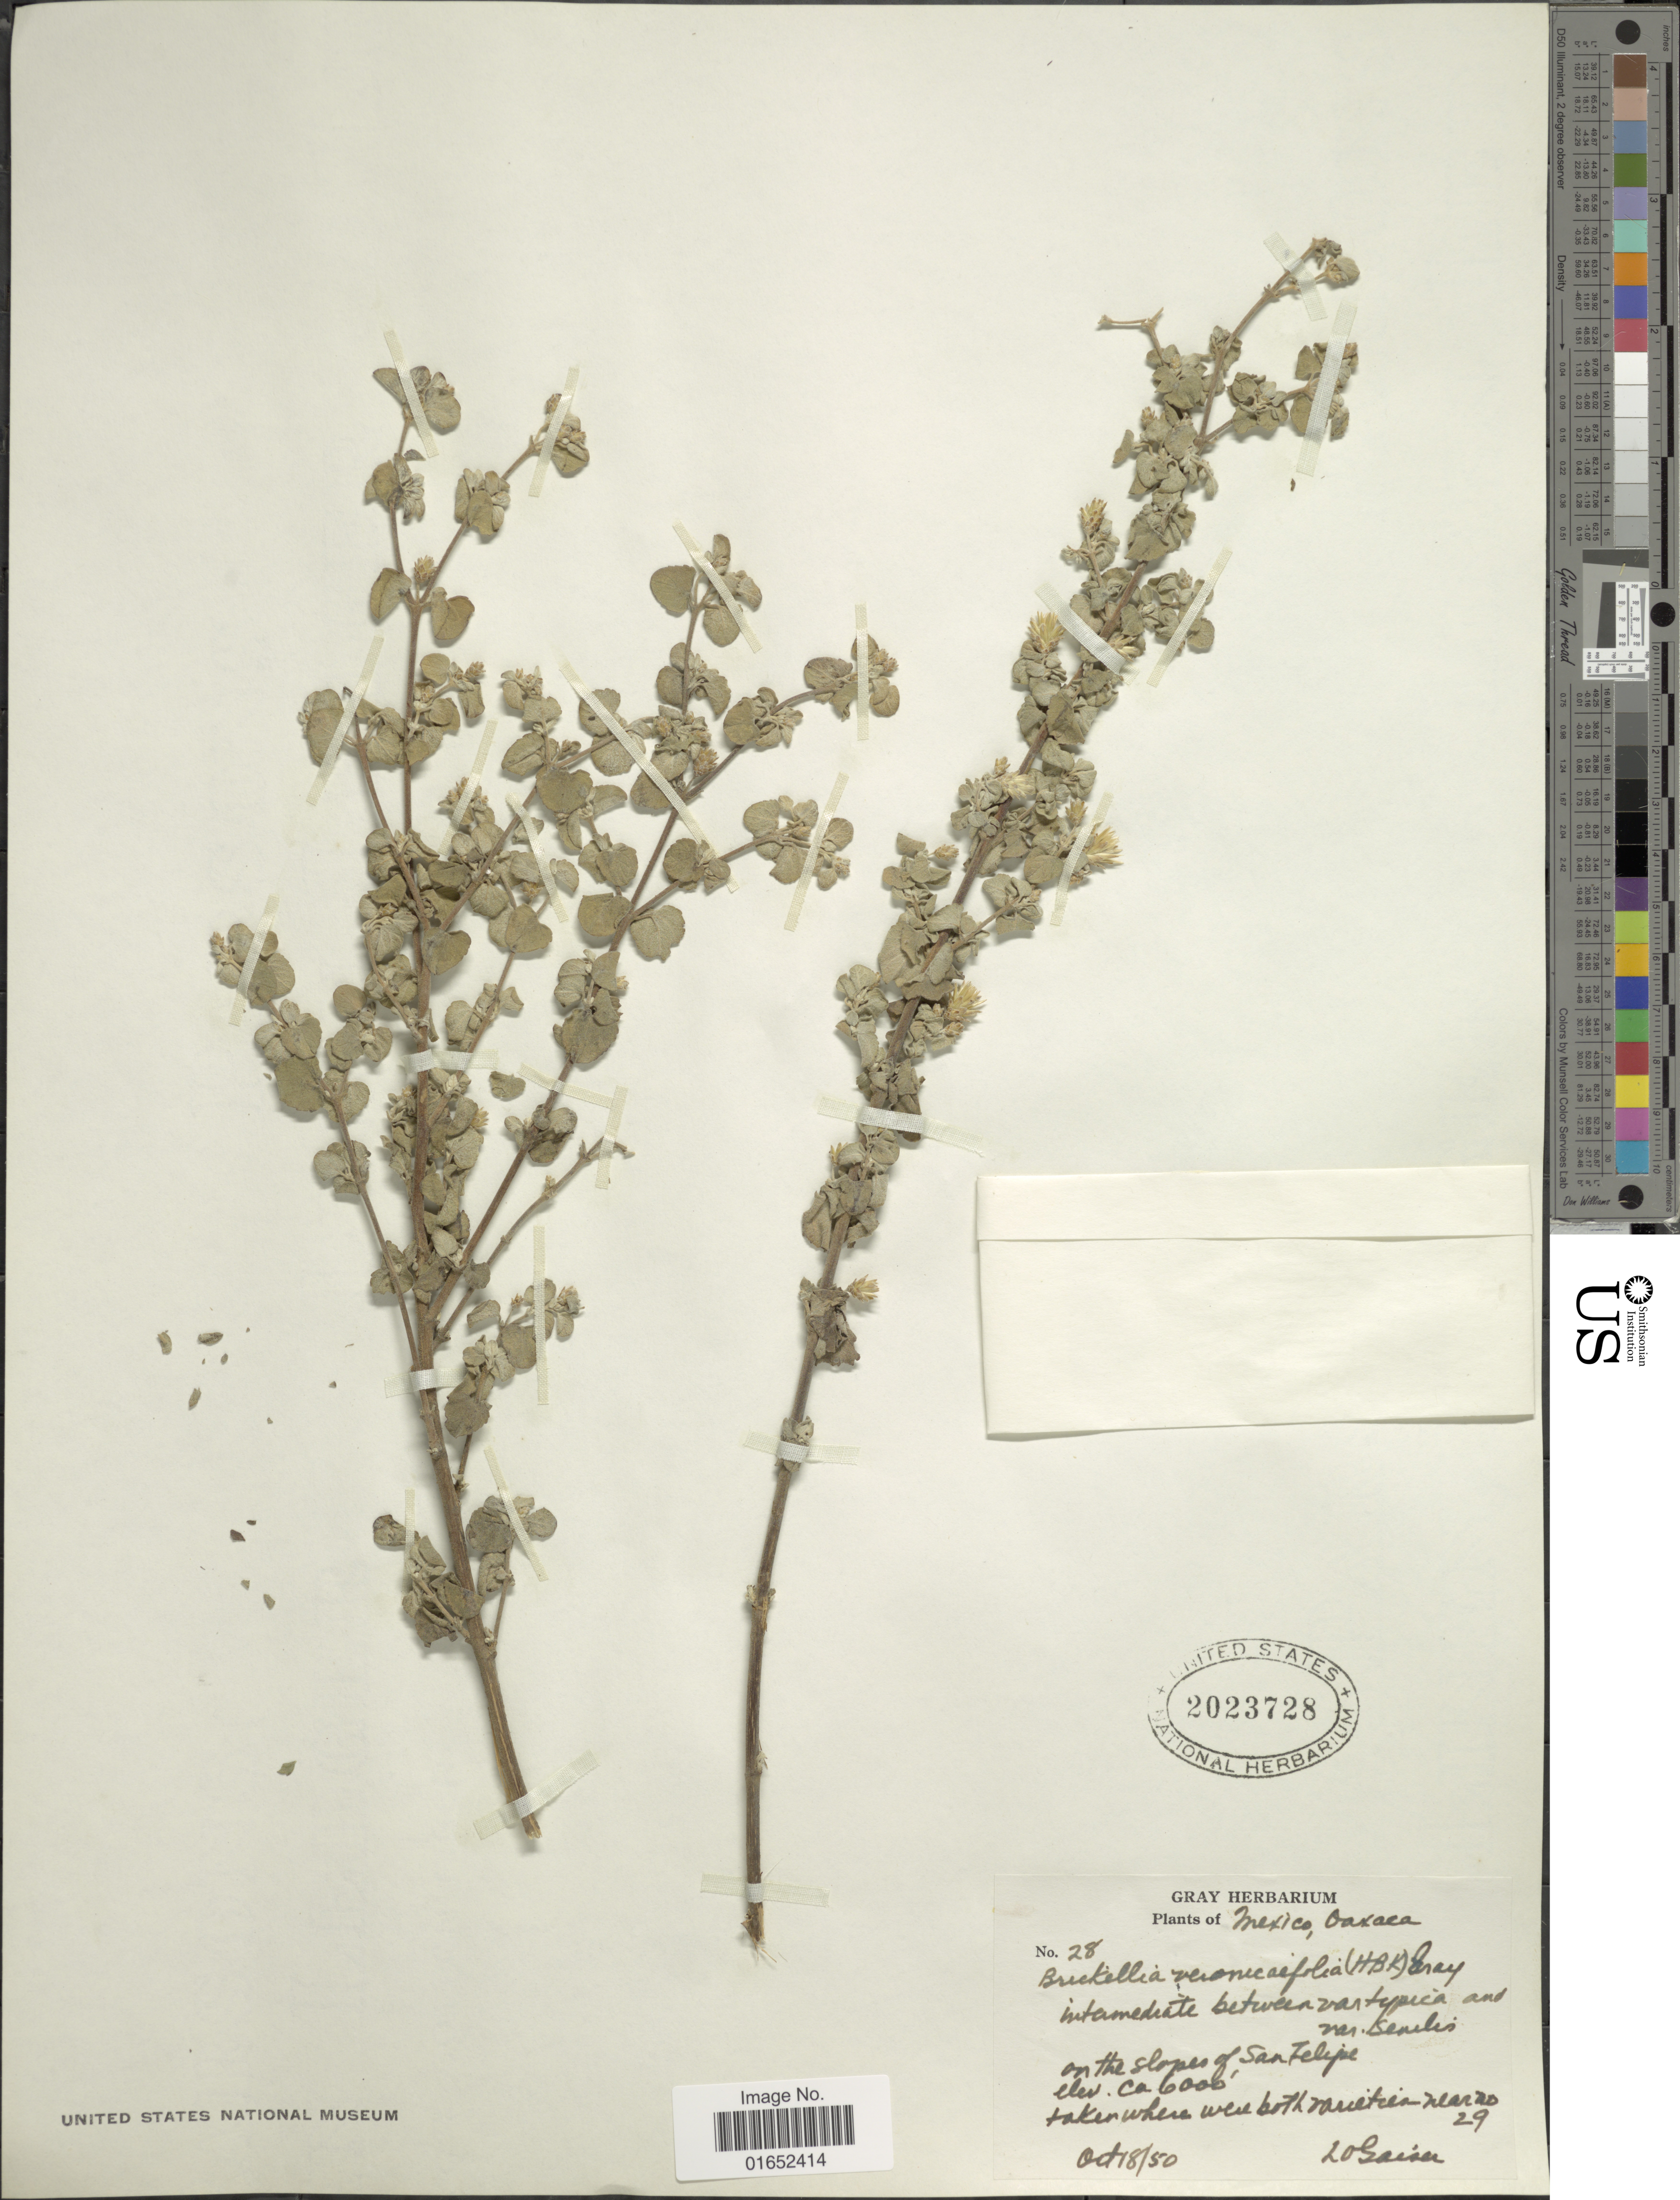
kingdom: Plantae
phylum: Tracheophyta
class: Magnoliopsida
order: Asterales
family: Asteraceae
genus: Brickellia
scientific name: Brickellia veronicaefolia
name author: (Kunth) A. Gray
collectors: L. Gaiser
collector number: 28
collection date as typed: Transcribed d/m/y: 18/10/50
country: Mexico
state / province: Oaxaca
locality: On the slopes of San Felipe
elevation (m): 1829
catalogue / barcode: US 2023728